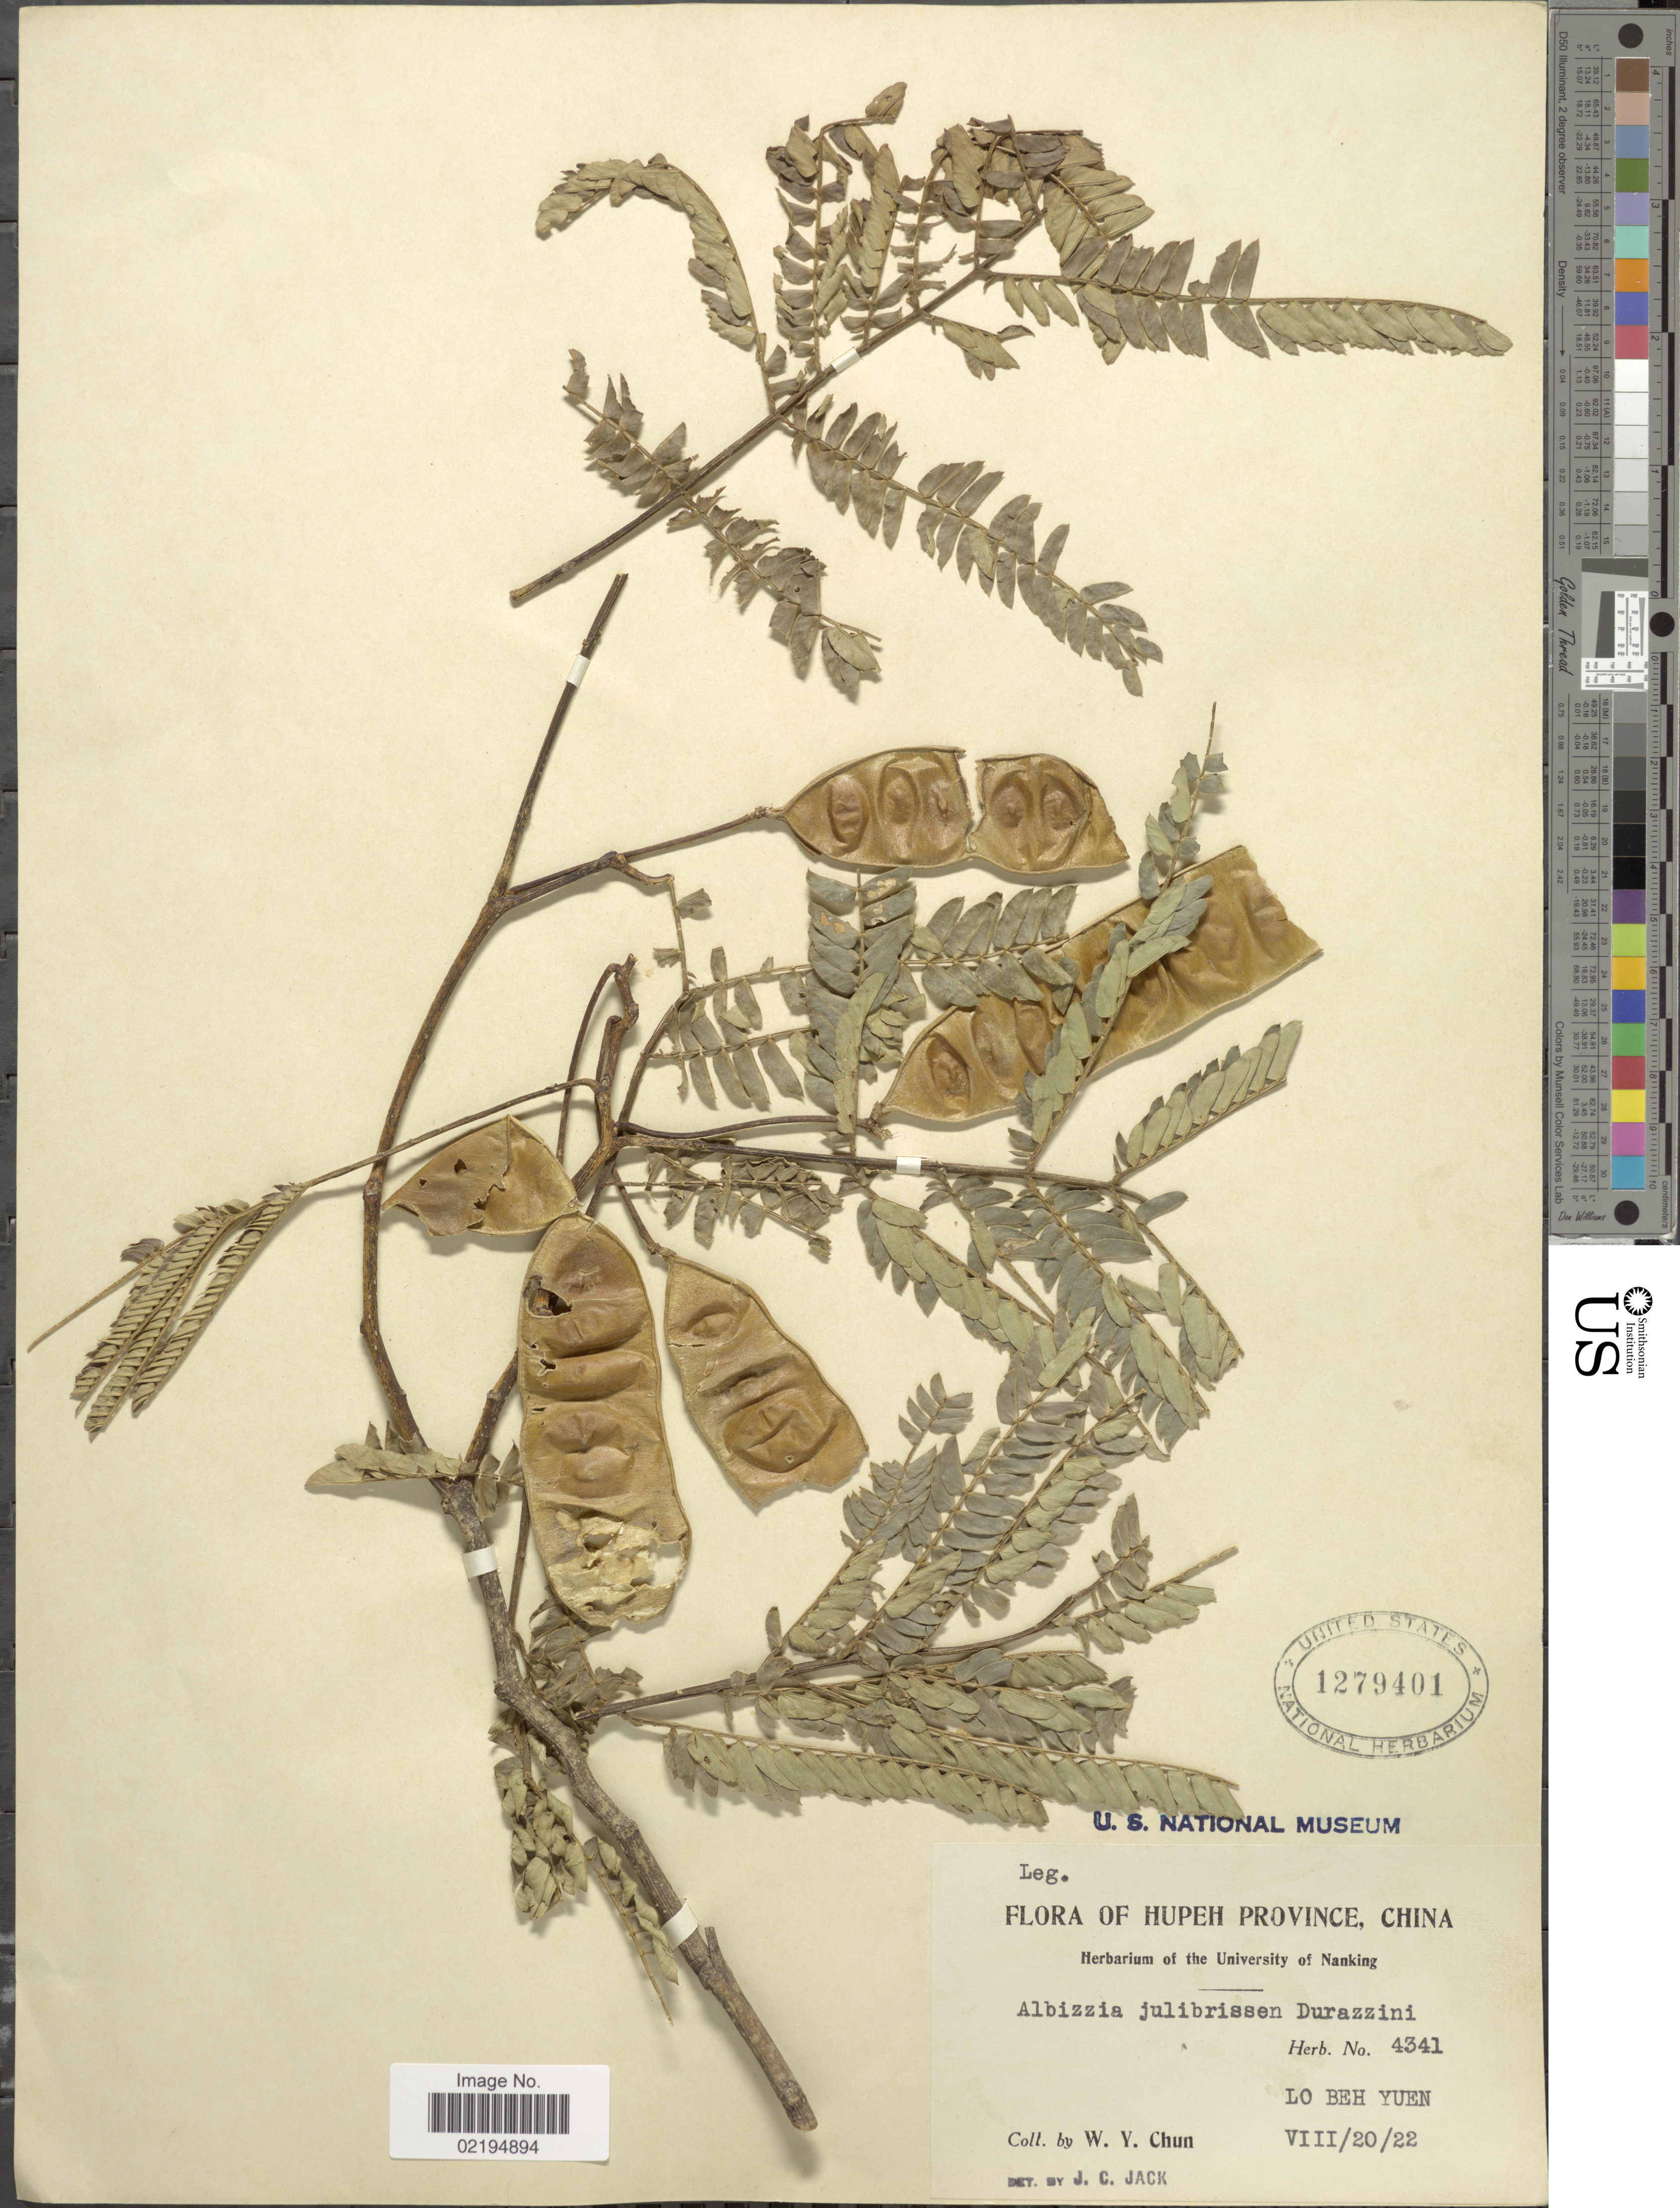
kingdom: Plantae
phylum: Tracheophyta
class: Magnoliopsida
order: Fabales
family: Fabaceae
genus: Albizia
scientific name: Albizia julibrissin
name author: Durazz.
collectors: W. Y. Chun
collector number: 4341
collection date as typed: Transcribed d/m/y: 20/8/22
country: China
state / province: Hubei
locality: Hupeh Province, Lo Beh Yuen.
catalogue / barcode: US 1279401